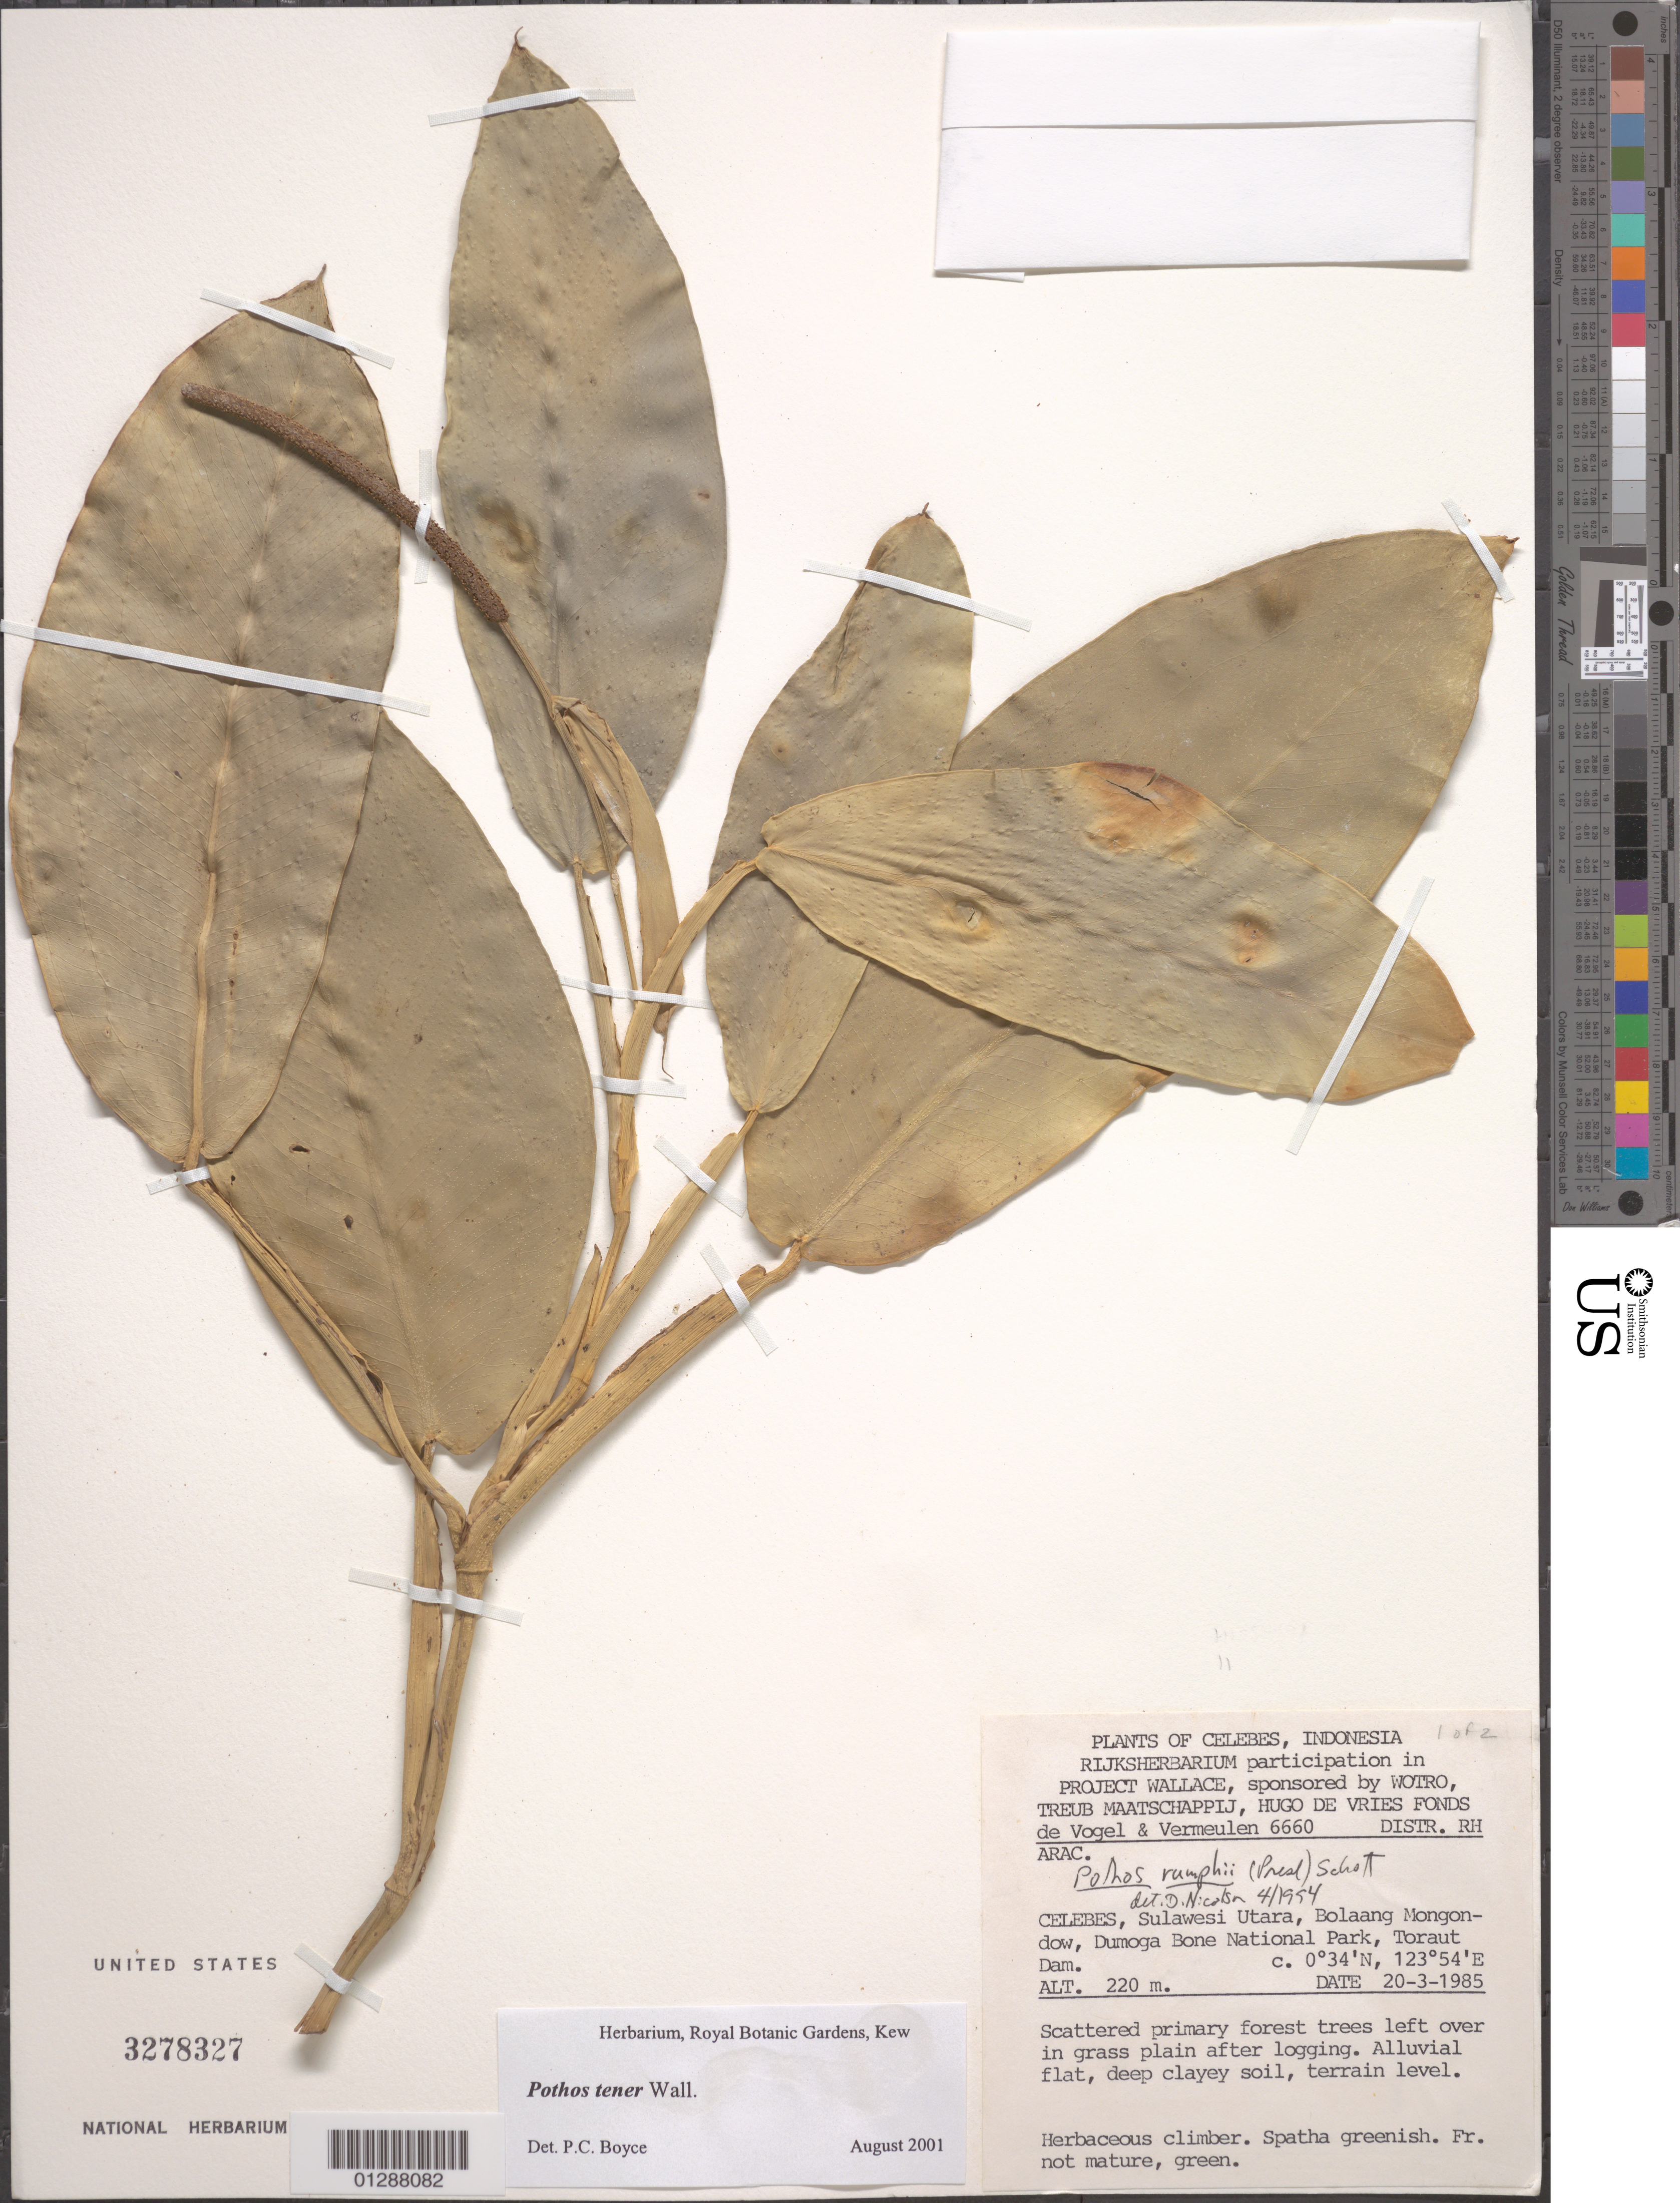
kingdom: Plantae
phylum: Tracheophyta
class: Liliopsida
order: Alismatales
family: Araceae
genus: Pothos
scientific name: Pothos tener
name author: Wall.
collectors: d. Vogel & Vermeulen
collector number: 6660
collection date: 1985-03-20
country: Indonesia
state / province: Sulawesi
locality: Celebes, Sulawesi Utara, Bolaang Mongondow, Dumoga Bone National Park, Toraut Dam.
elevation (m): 220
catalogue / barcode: US 3278327